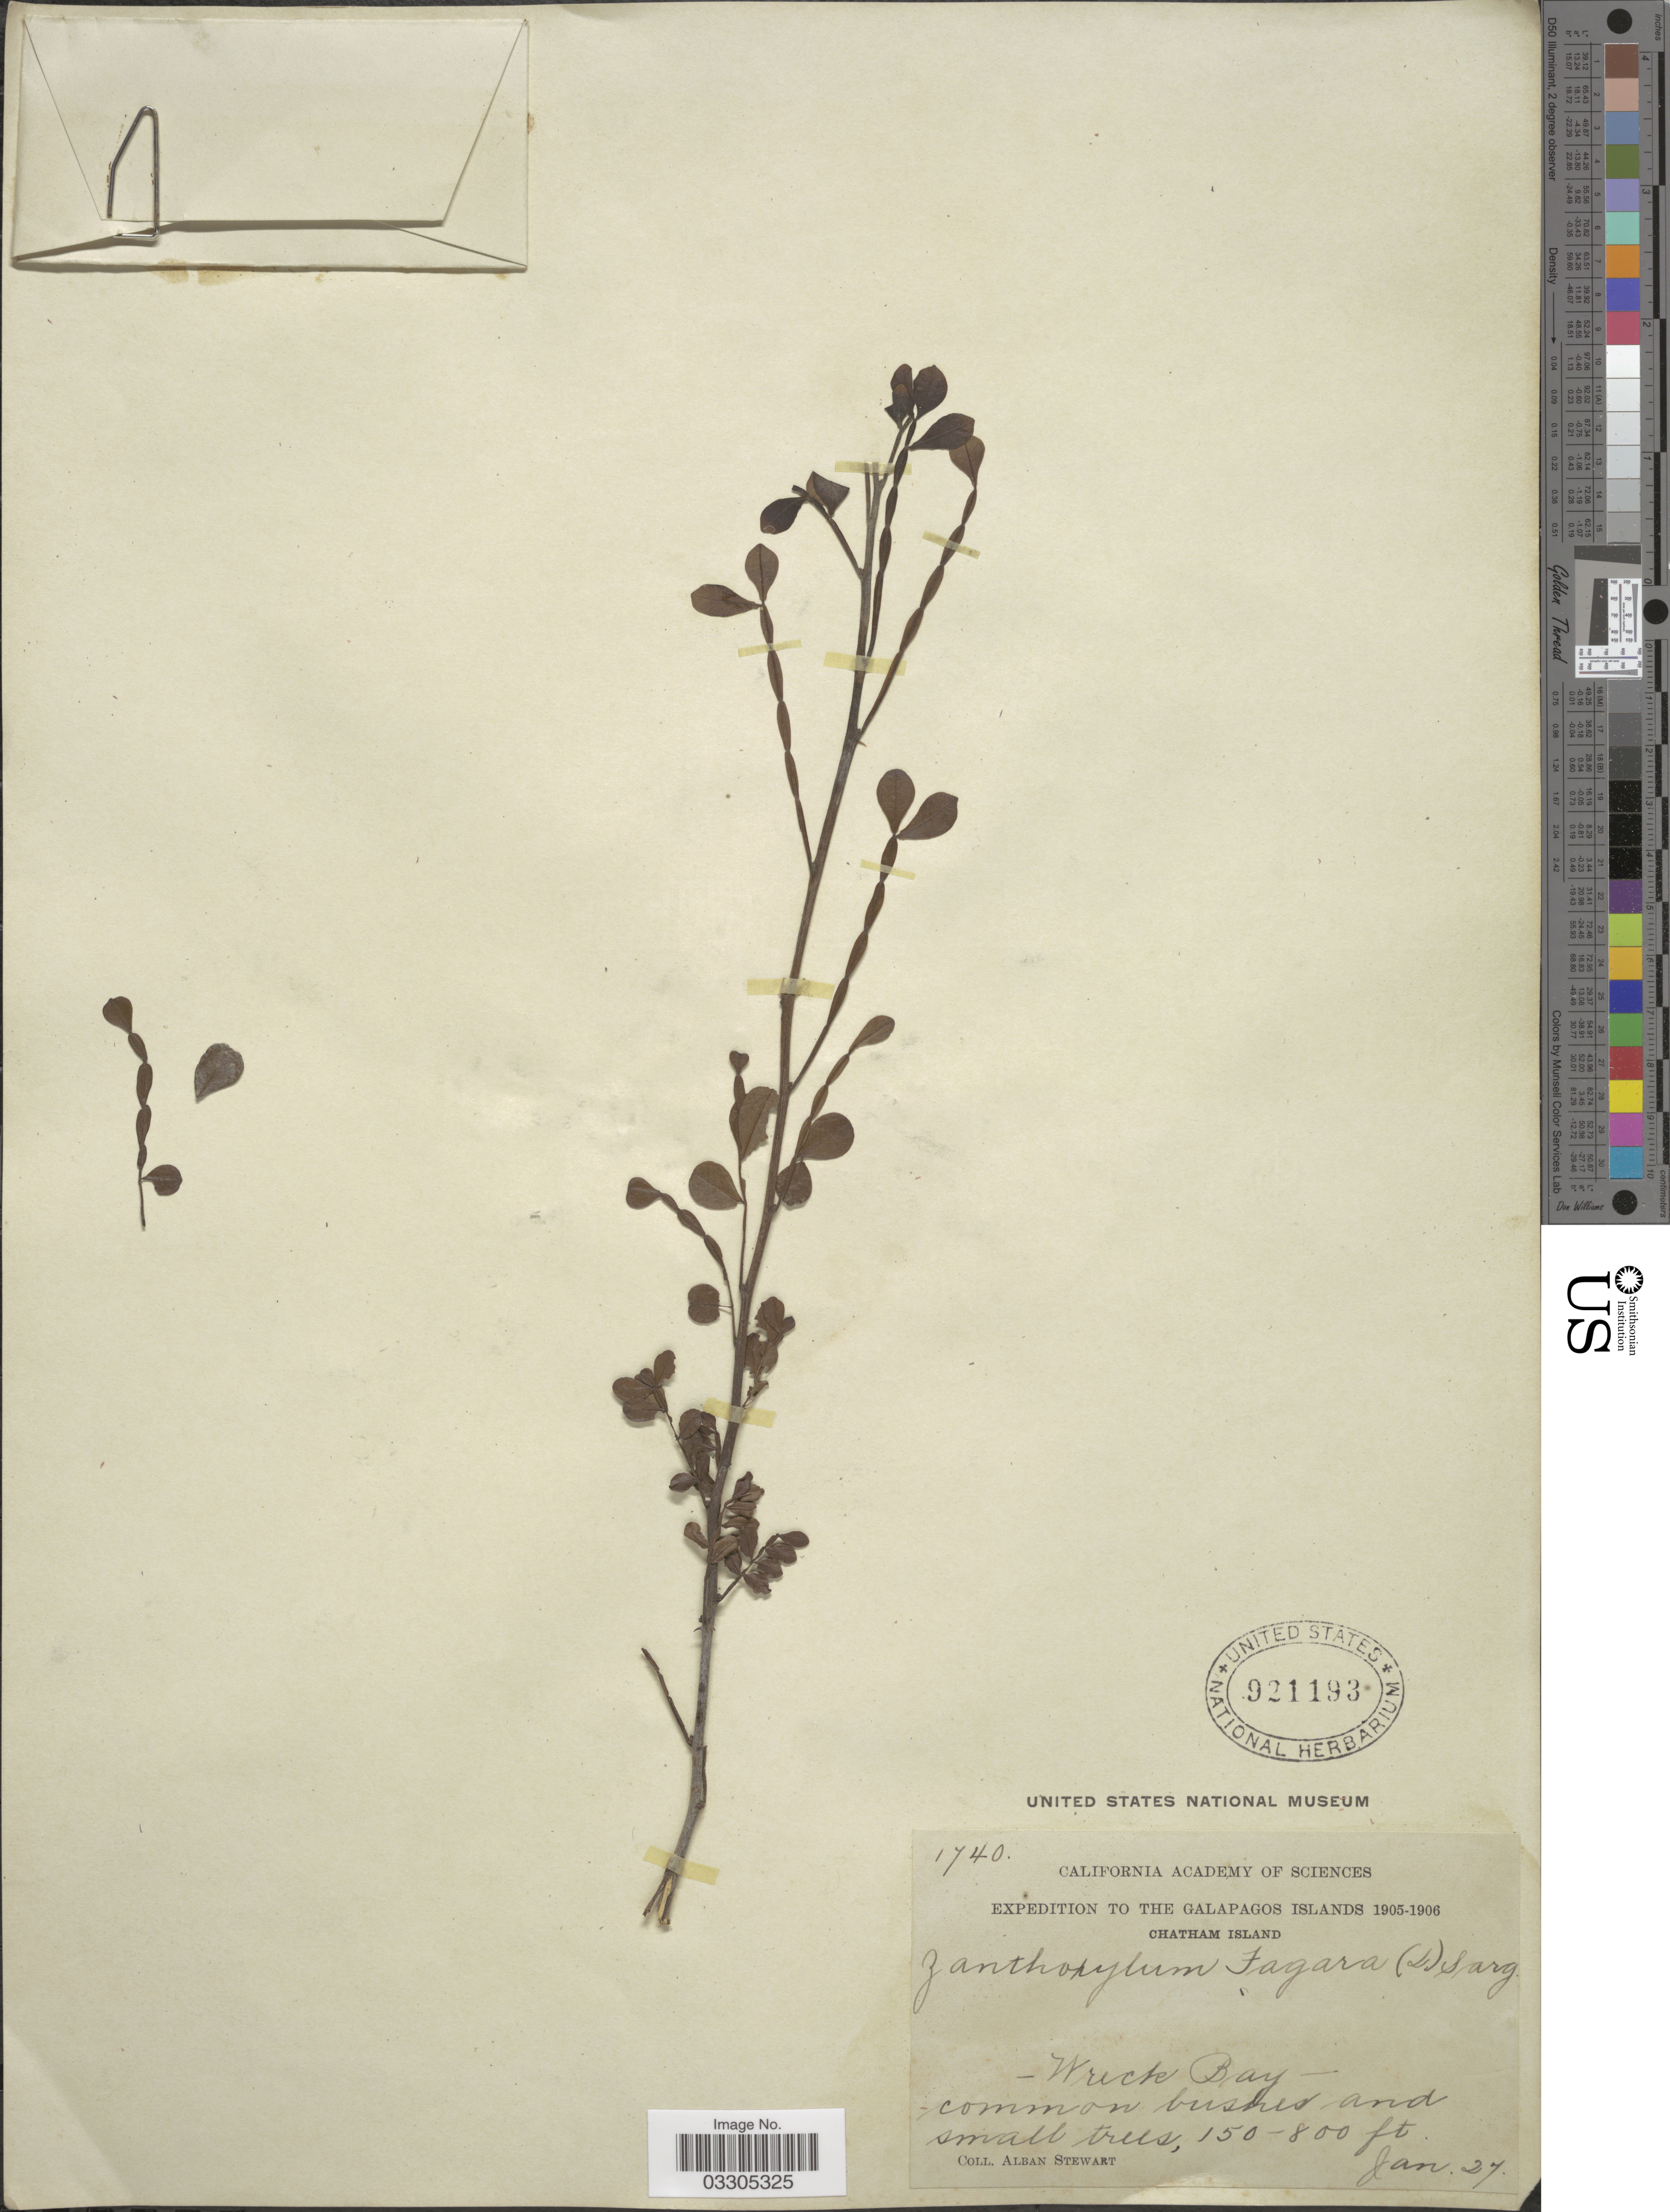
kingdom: Plantae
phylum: Tracheophyta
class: Magnoliopsida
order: Sapindales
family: Rutaceae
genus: Zanthoxylum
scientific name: Zanthoxylum fagara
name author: (L.) Sarg.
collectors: A. Stewart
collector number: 1740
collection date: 1905-01-27/1906-01-27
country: Ecuador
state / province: Colón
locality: The Galapagos Islands. Chatham Island. Wreck Bay.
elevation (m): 46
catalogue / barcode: US 921193